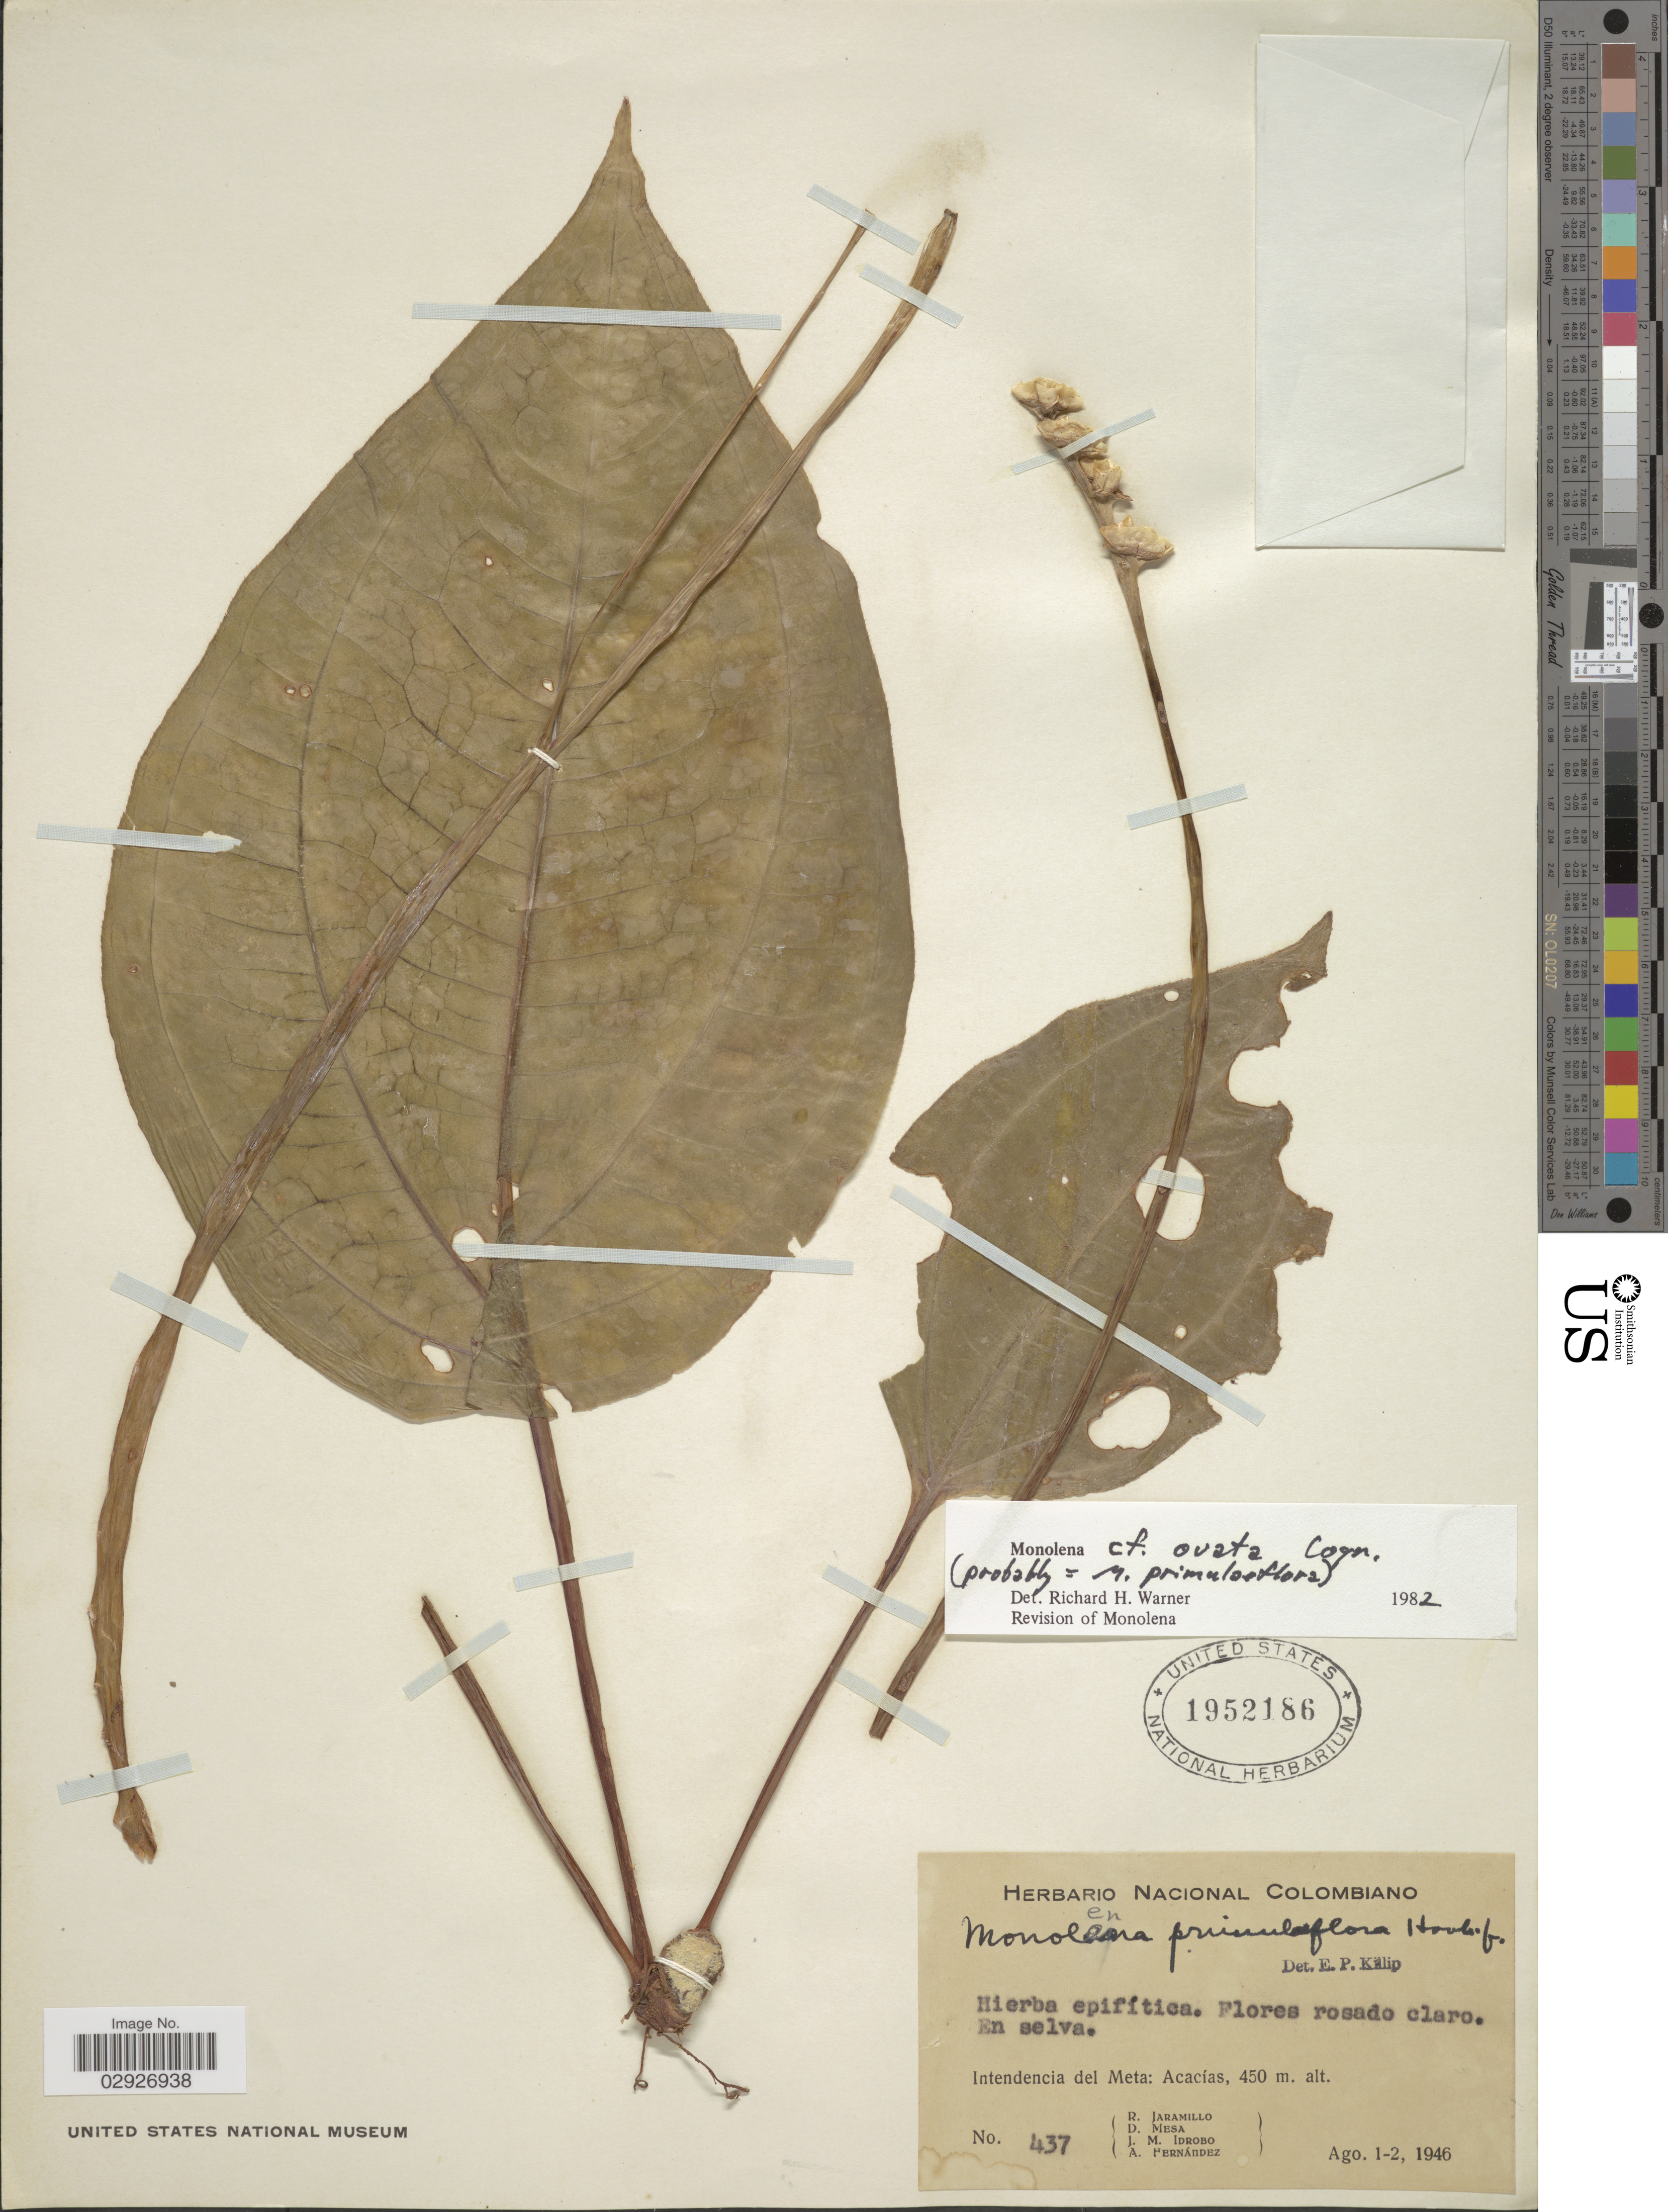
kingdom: Plantae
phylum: Tracheophyta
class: Magnoliopsida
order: Myrtales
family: Melastomataceae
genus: Monolena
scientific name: Monolena ovata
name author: Cogn.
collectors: R. Jaramillo, D. Mesa, J. M. Idrobo & A. Fernández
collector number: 437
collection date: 1946-08-01/1946-08-02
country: Colombia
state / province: Meta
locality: Intendencia del Meta: Acacías.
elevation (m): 450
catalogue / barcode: US 1952186